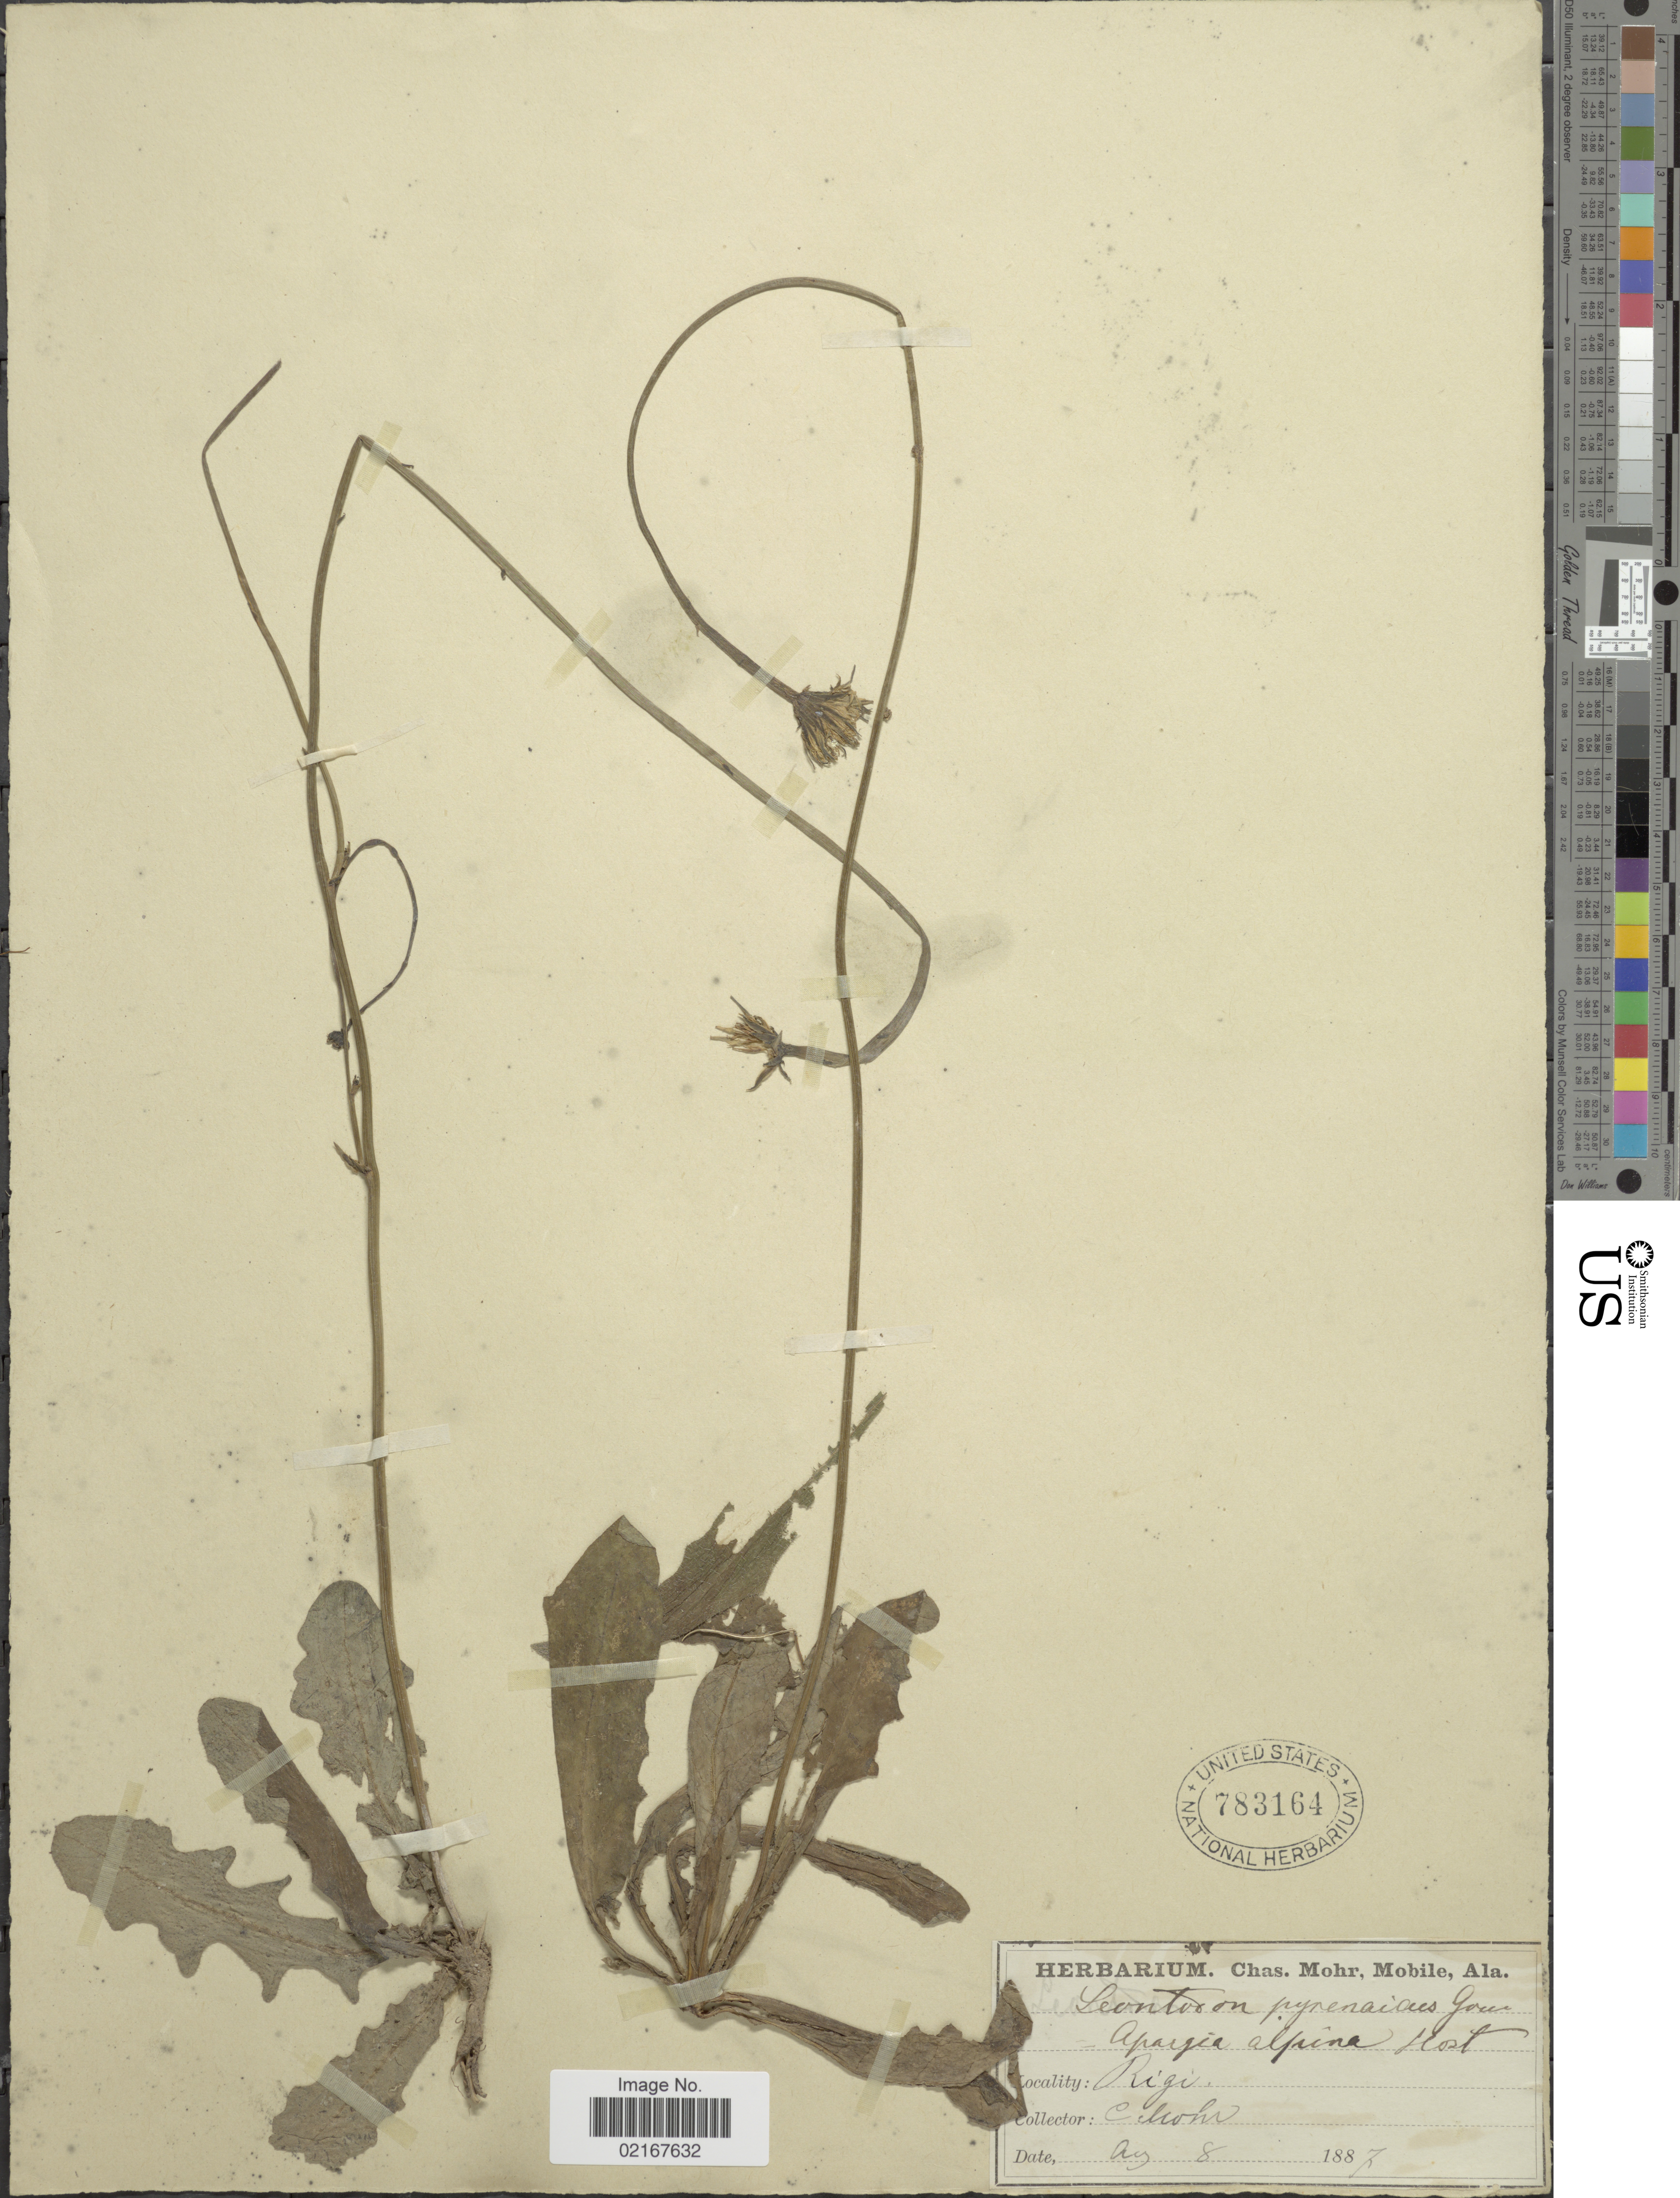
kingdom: Plantae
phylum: Tracheophyta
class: Magnoliopsida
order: Asterales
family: Asteraceae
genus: Scorzoneroides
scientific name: Scorzoneroides pyrenaica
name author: (Gouan) Holub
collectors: Mohr, C. T. (herbarium)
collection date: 1887-08-08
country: Switzerland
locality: Rigi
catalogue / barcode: US 783164